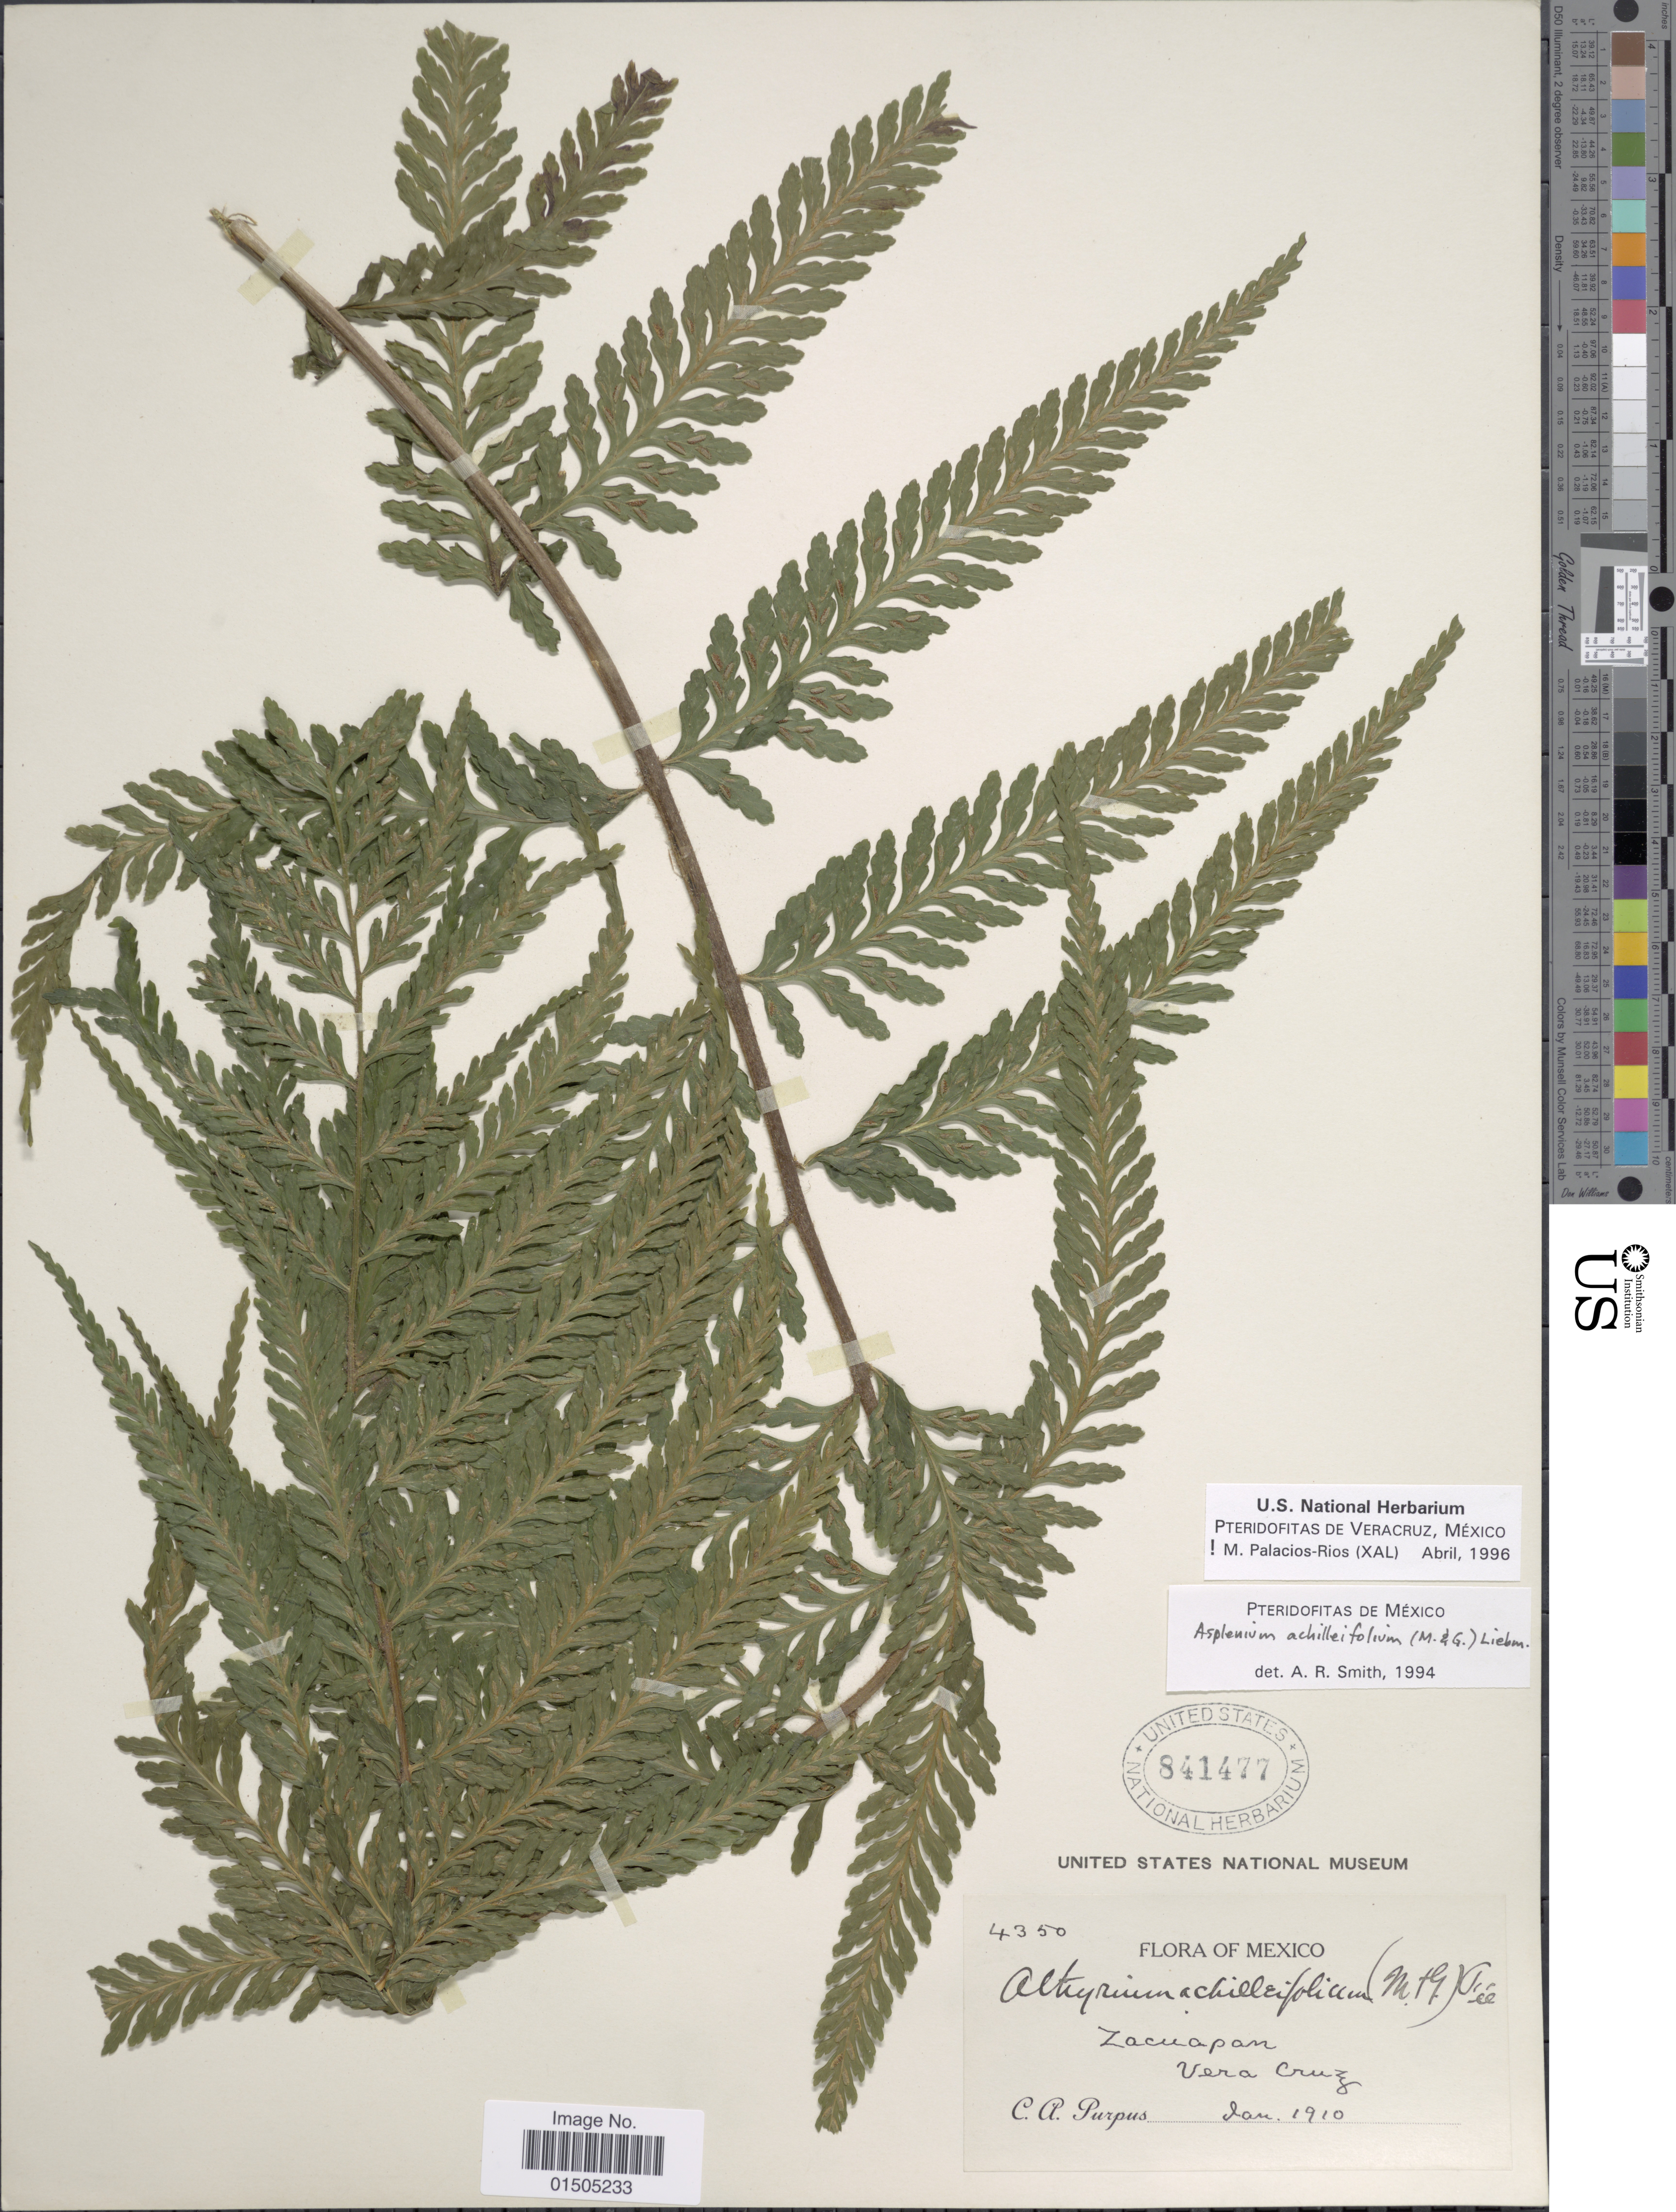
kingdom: Plantae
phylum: Tracheophyta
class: Polypodiopsida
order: Polypodiales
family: Aspleniaceae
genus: Asplenium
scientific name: Asplenium achilleifolium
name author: (M. Martens & Galeotti) Liebm.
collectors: C. A. Purpus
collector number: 4350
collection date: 1910-01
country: Mexico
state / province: Veracruz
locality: Zacuapan.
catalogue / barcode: US 841477